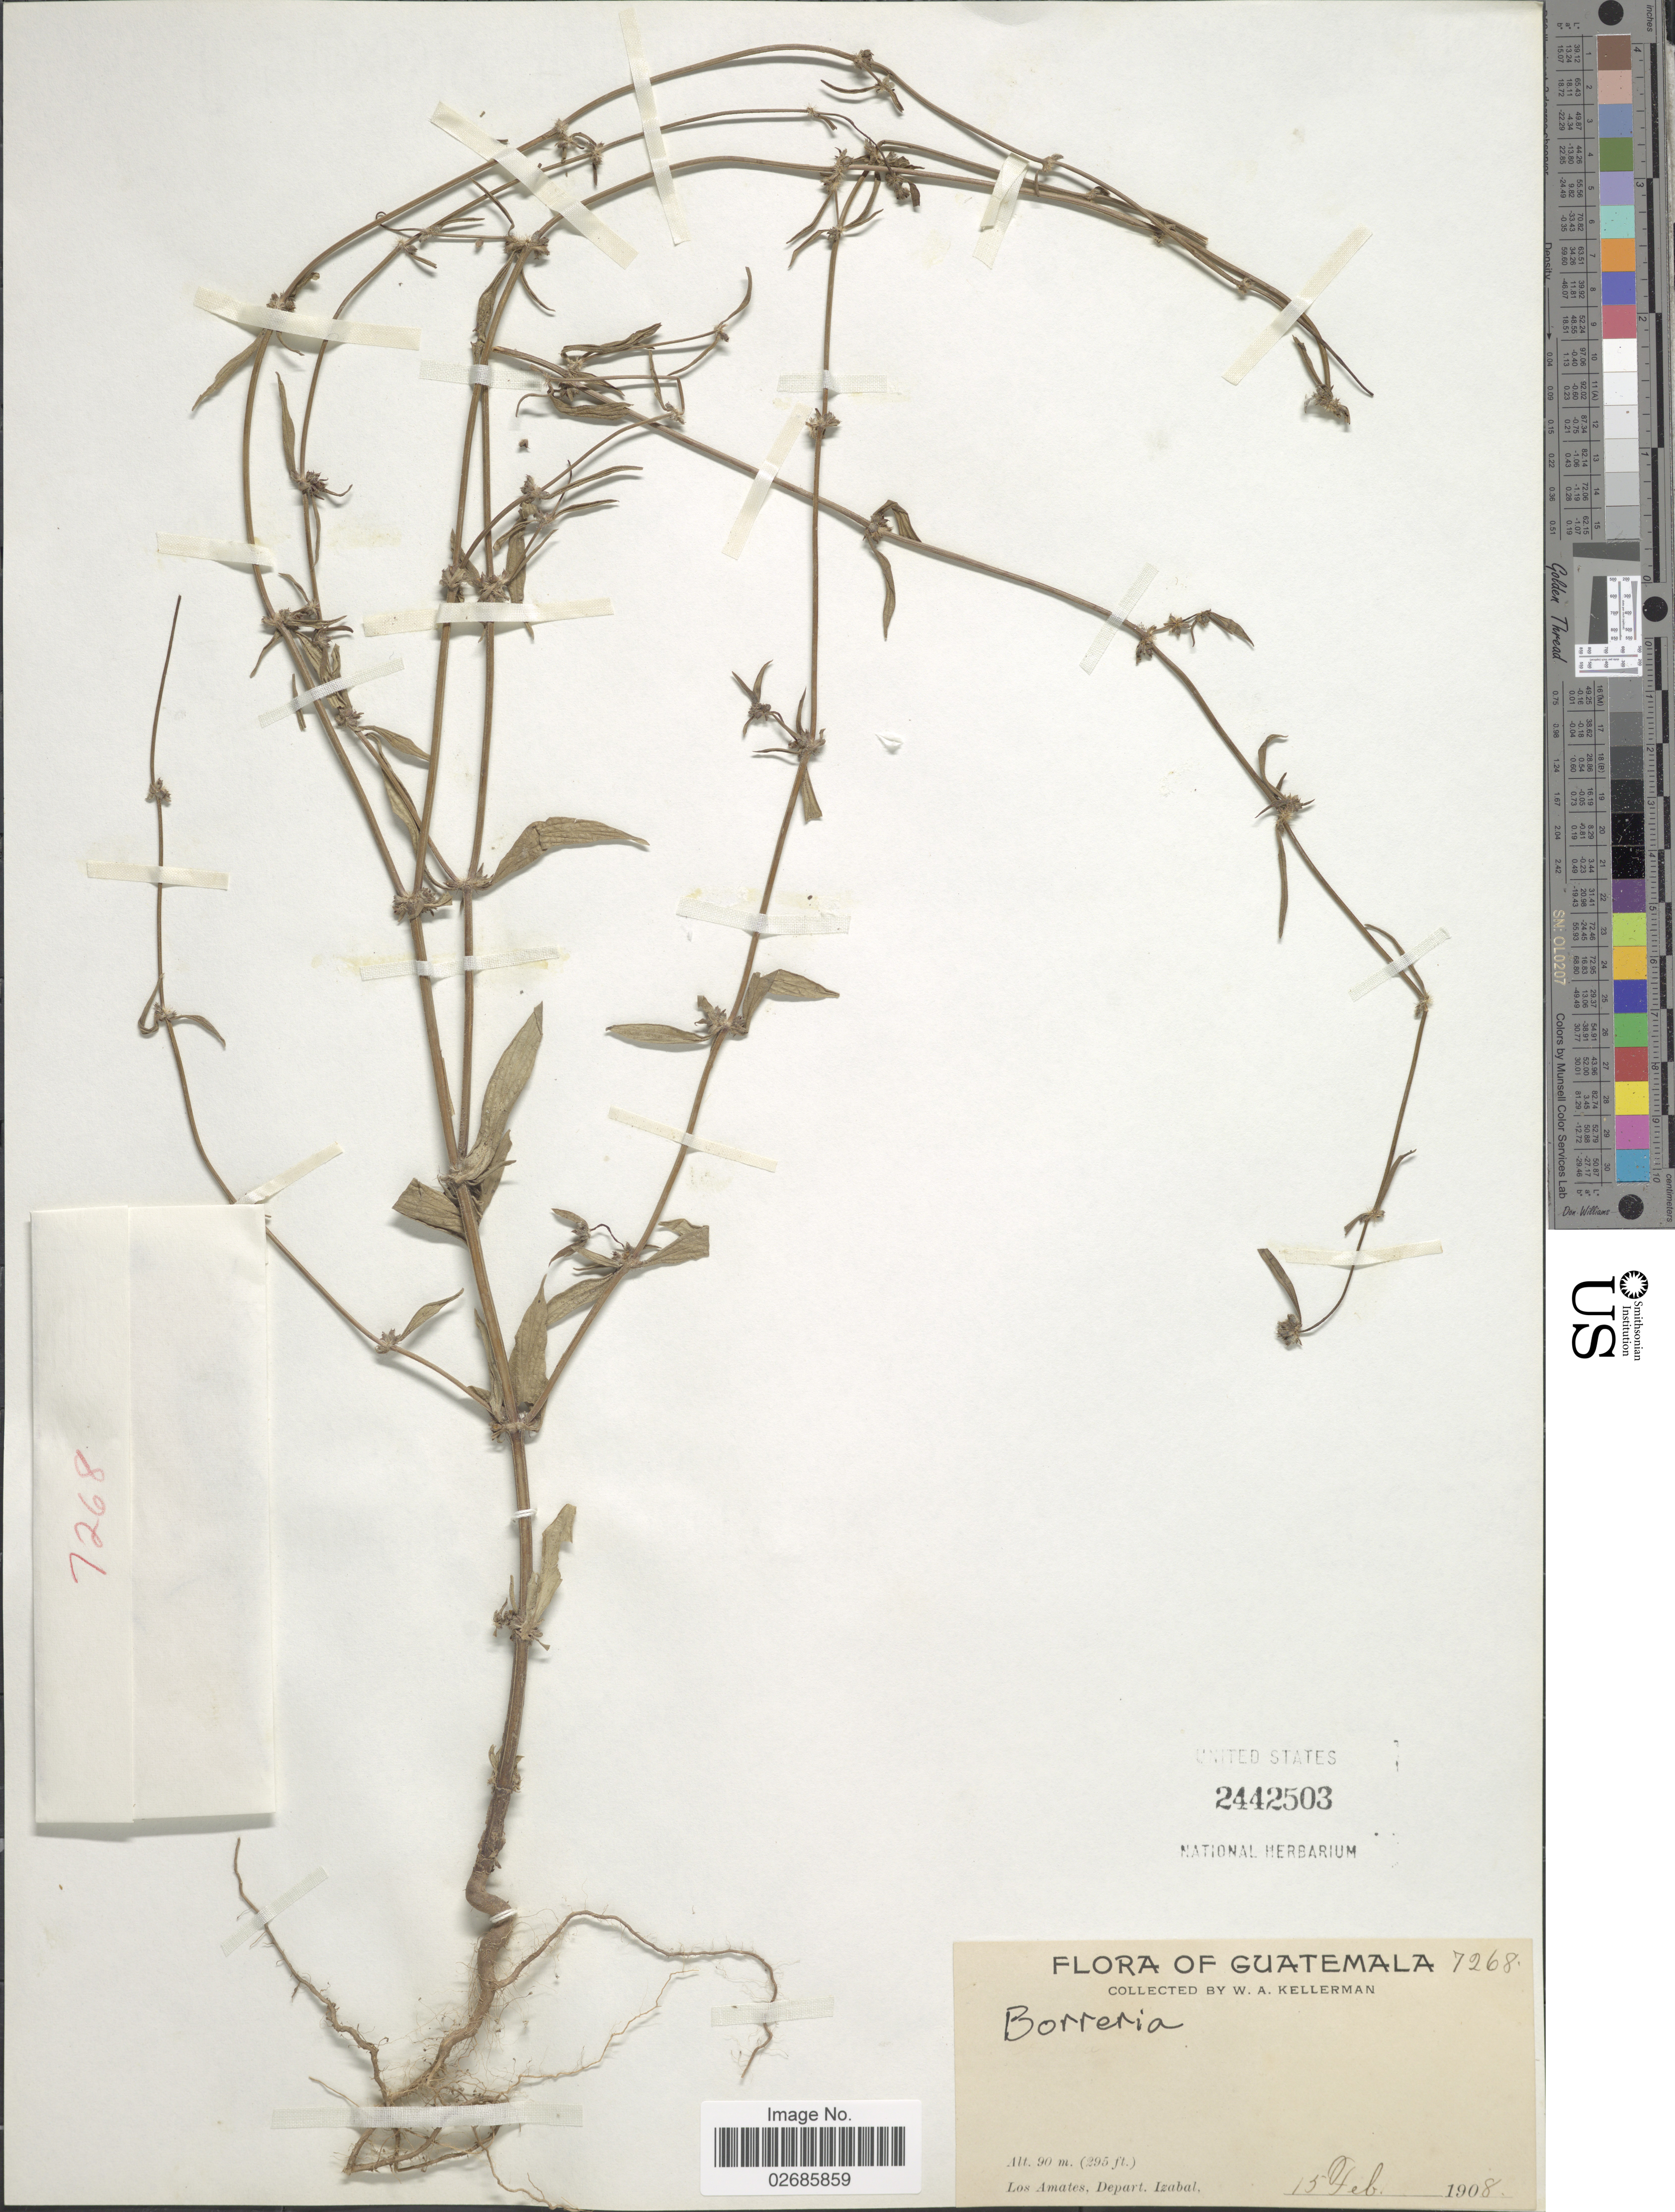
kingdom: Plantae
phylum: Tracheophyta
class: Magnoliopsida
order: Gentianales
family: Rubiaceae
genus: Borreria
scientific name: Borreria sp.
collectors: W. Kellerman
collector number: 7268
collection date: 1908-02-15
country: Guatemala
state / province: Izabal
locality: Los Amates. Depart. Izabal.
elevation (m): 90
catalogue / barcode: US 2442503